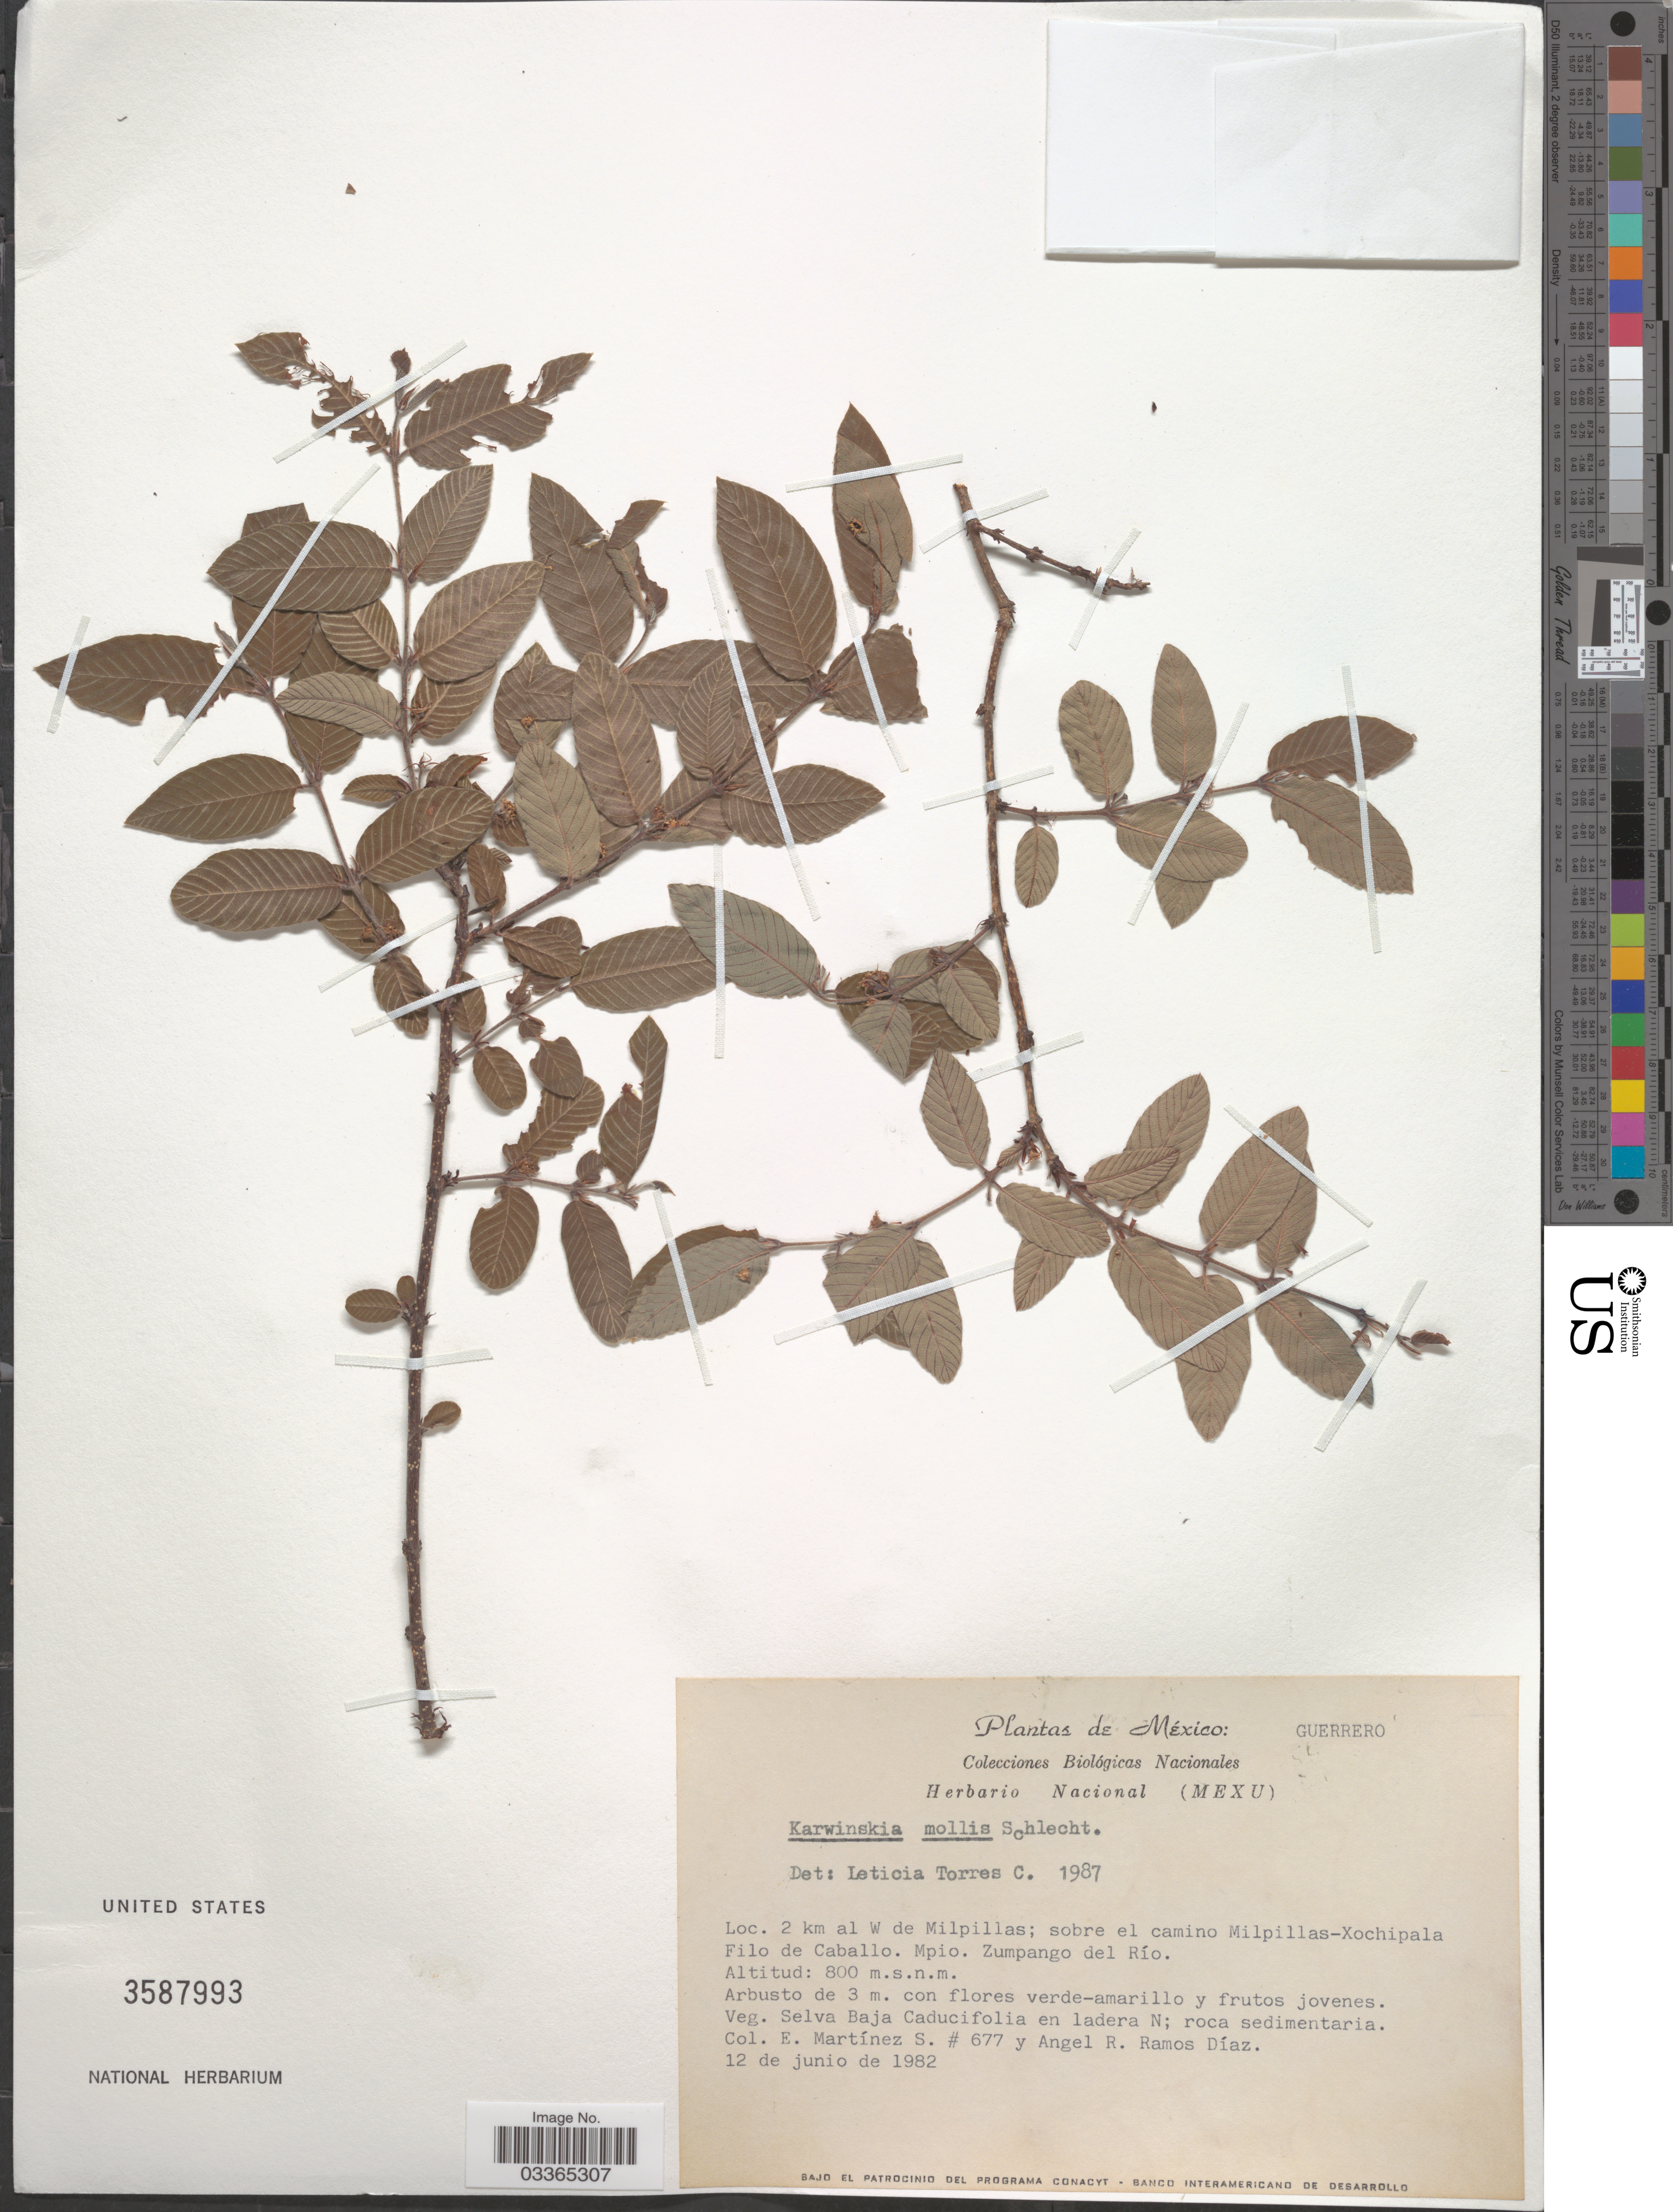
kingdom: Plantae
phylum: Tracheophyta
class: Magnoliopsida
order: Rosales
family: Rhamnaceae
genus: Karwinskia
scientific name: Karwinskia mollis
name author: Schltdl.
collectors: E. M. Martínez S. & A. Diaz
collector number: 677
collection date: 1982-06-12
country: Mexico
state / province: Guerrero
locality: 2 km al W de Milpillas; sobre el camino Milpillas-Xochipala. Filo de Caballo. Mpio. Zumpango del Río.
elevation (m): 800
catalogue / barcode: US 3587993